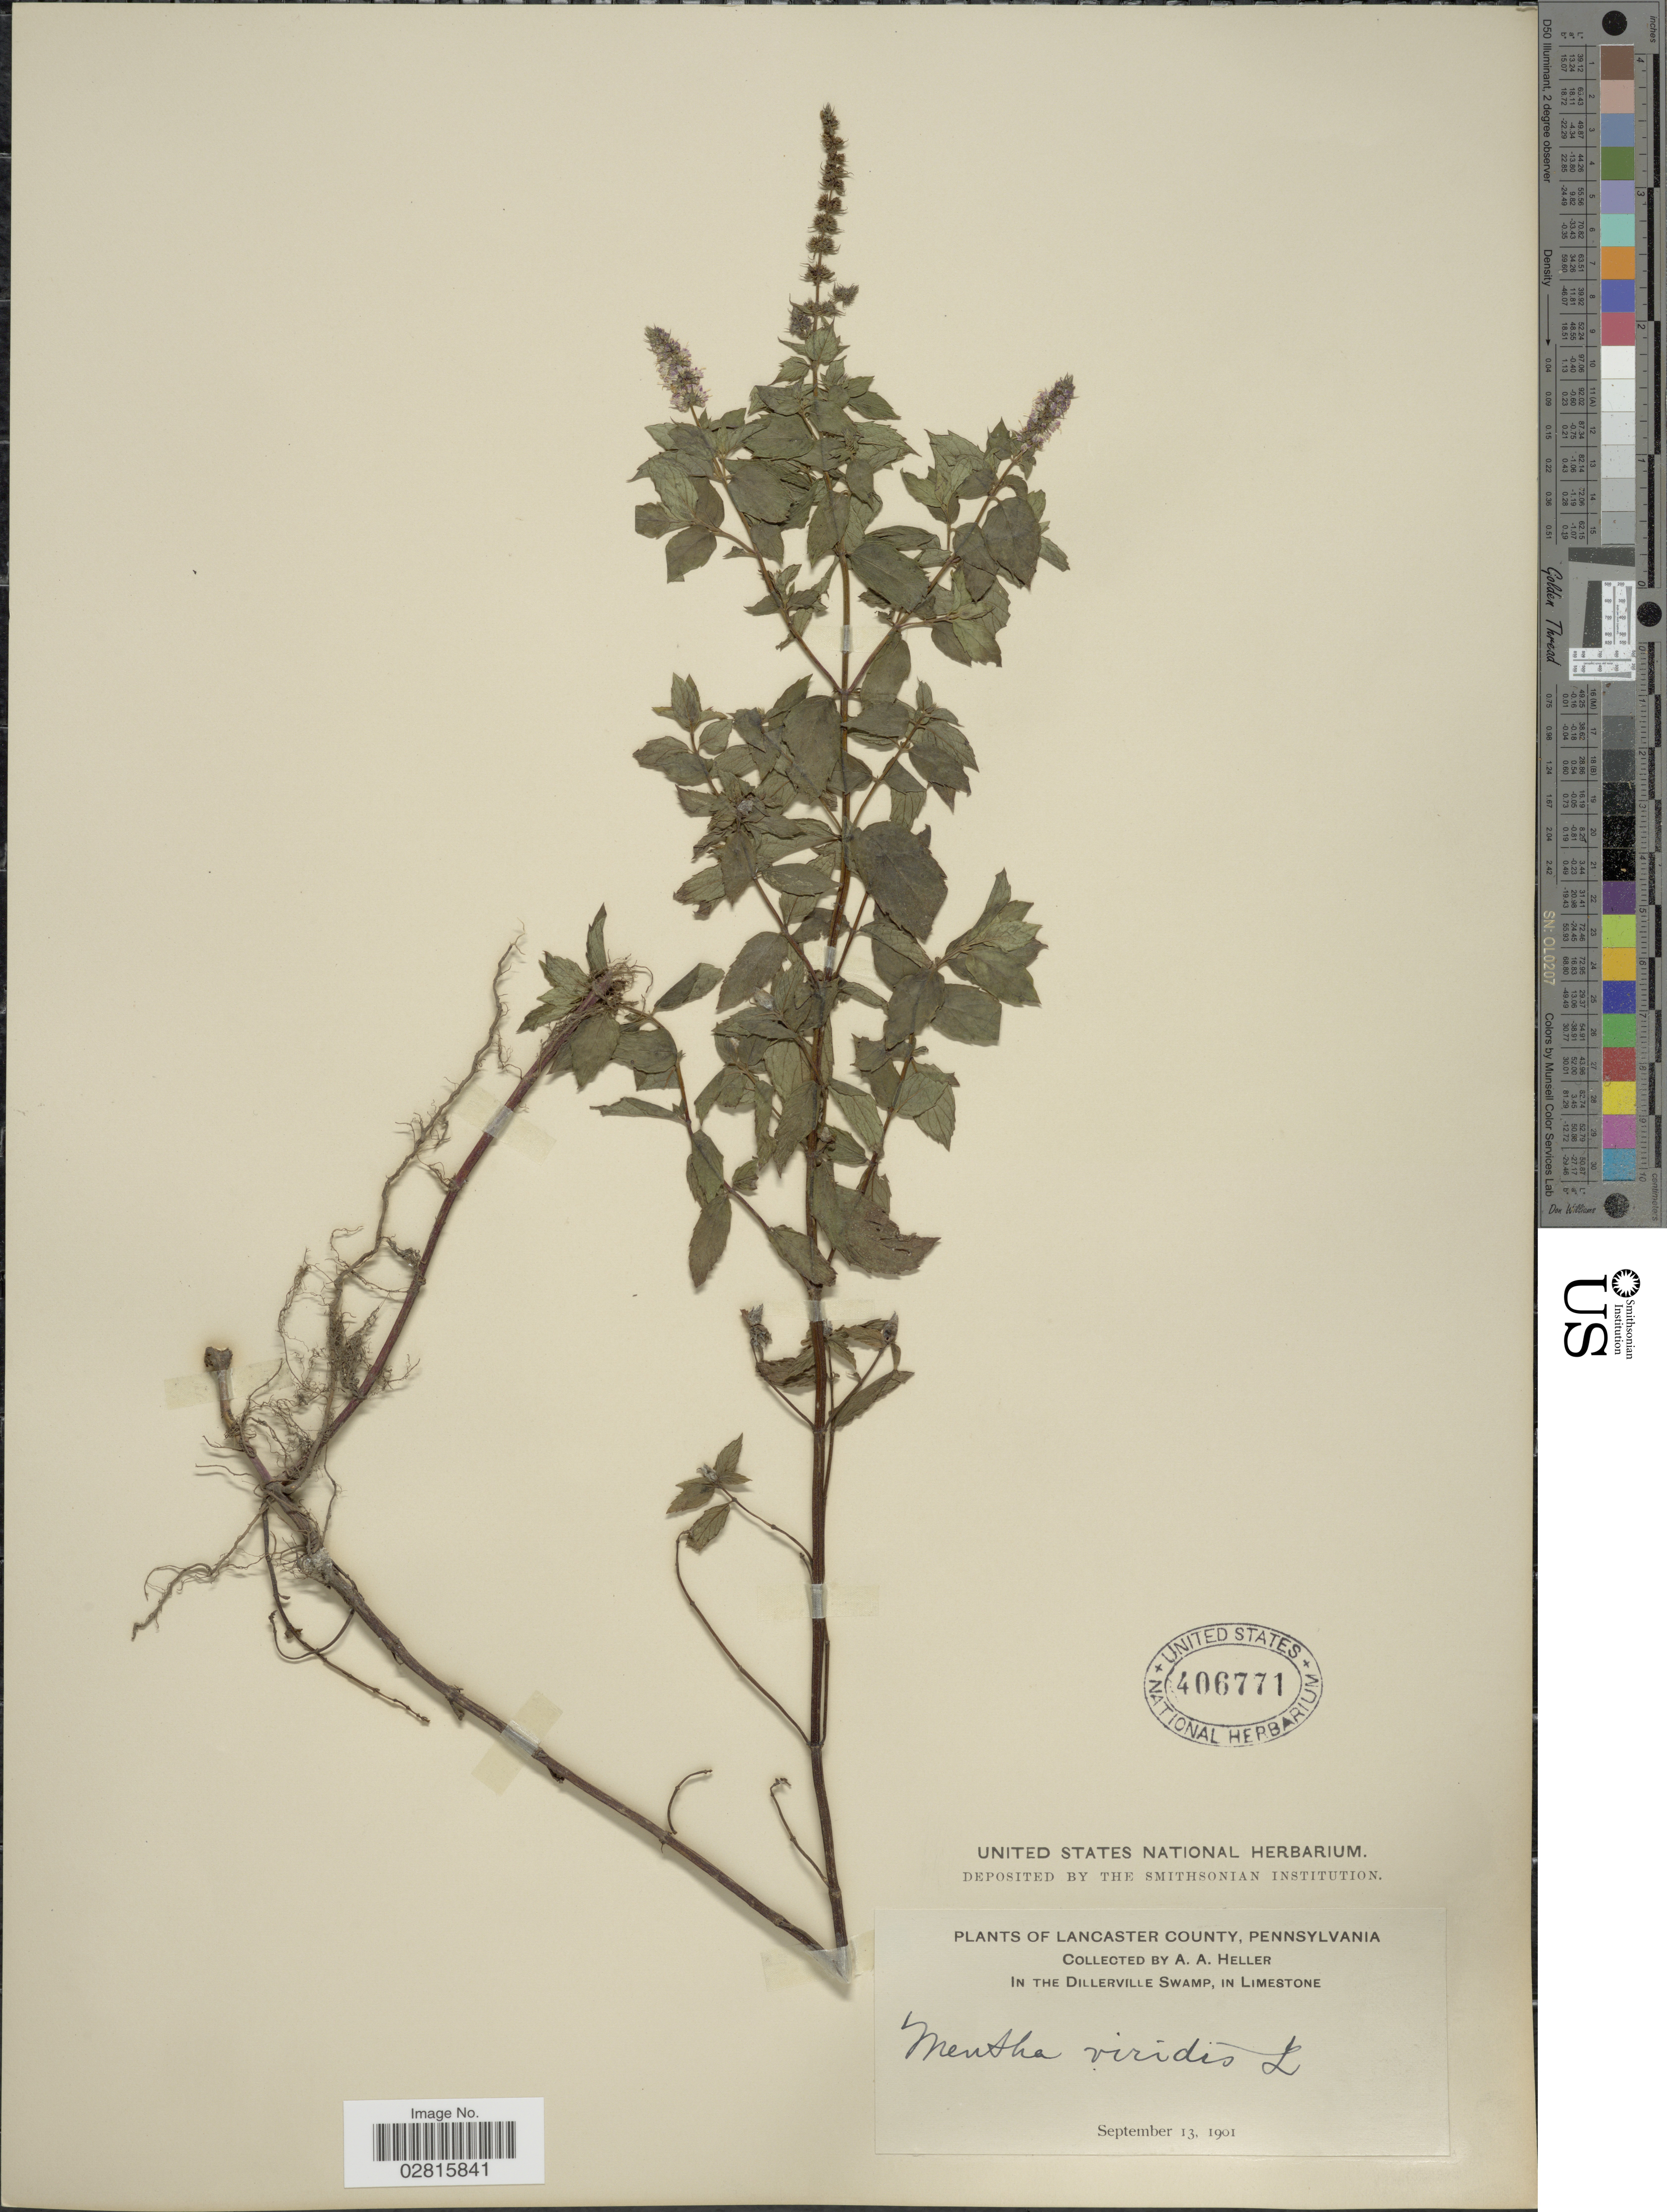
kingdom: Plantae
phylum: Tracheophyta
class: Magnoliopsida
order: Lamiales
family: Lamiaceae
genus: Mentha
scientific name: Mentha spicata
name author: L.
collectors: A. A. Heller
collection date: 1901-09-13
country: United States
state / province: Pennsylvania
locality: Lancaster County. In the Dillerville Swamp, in Limestone.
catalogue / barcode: US 406771